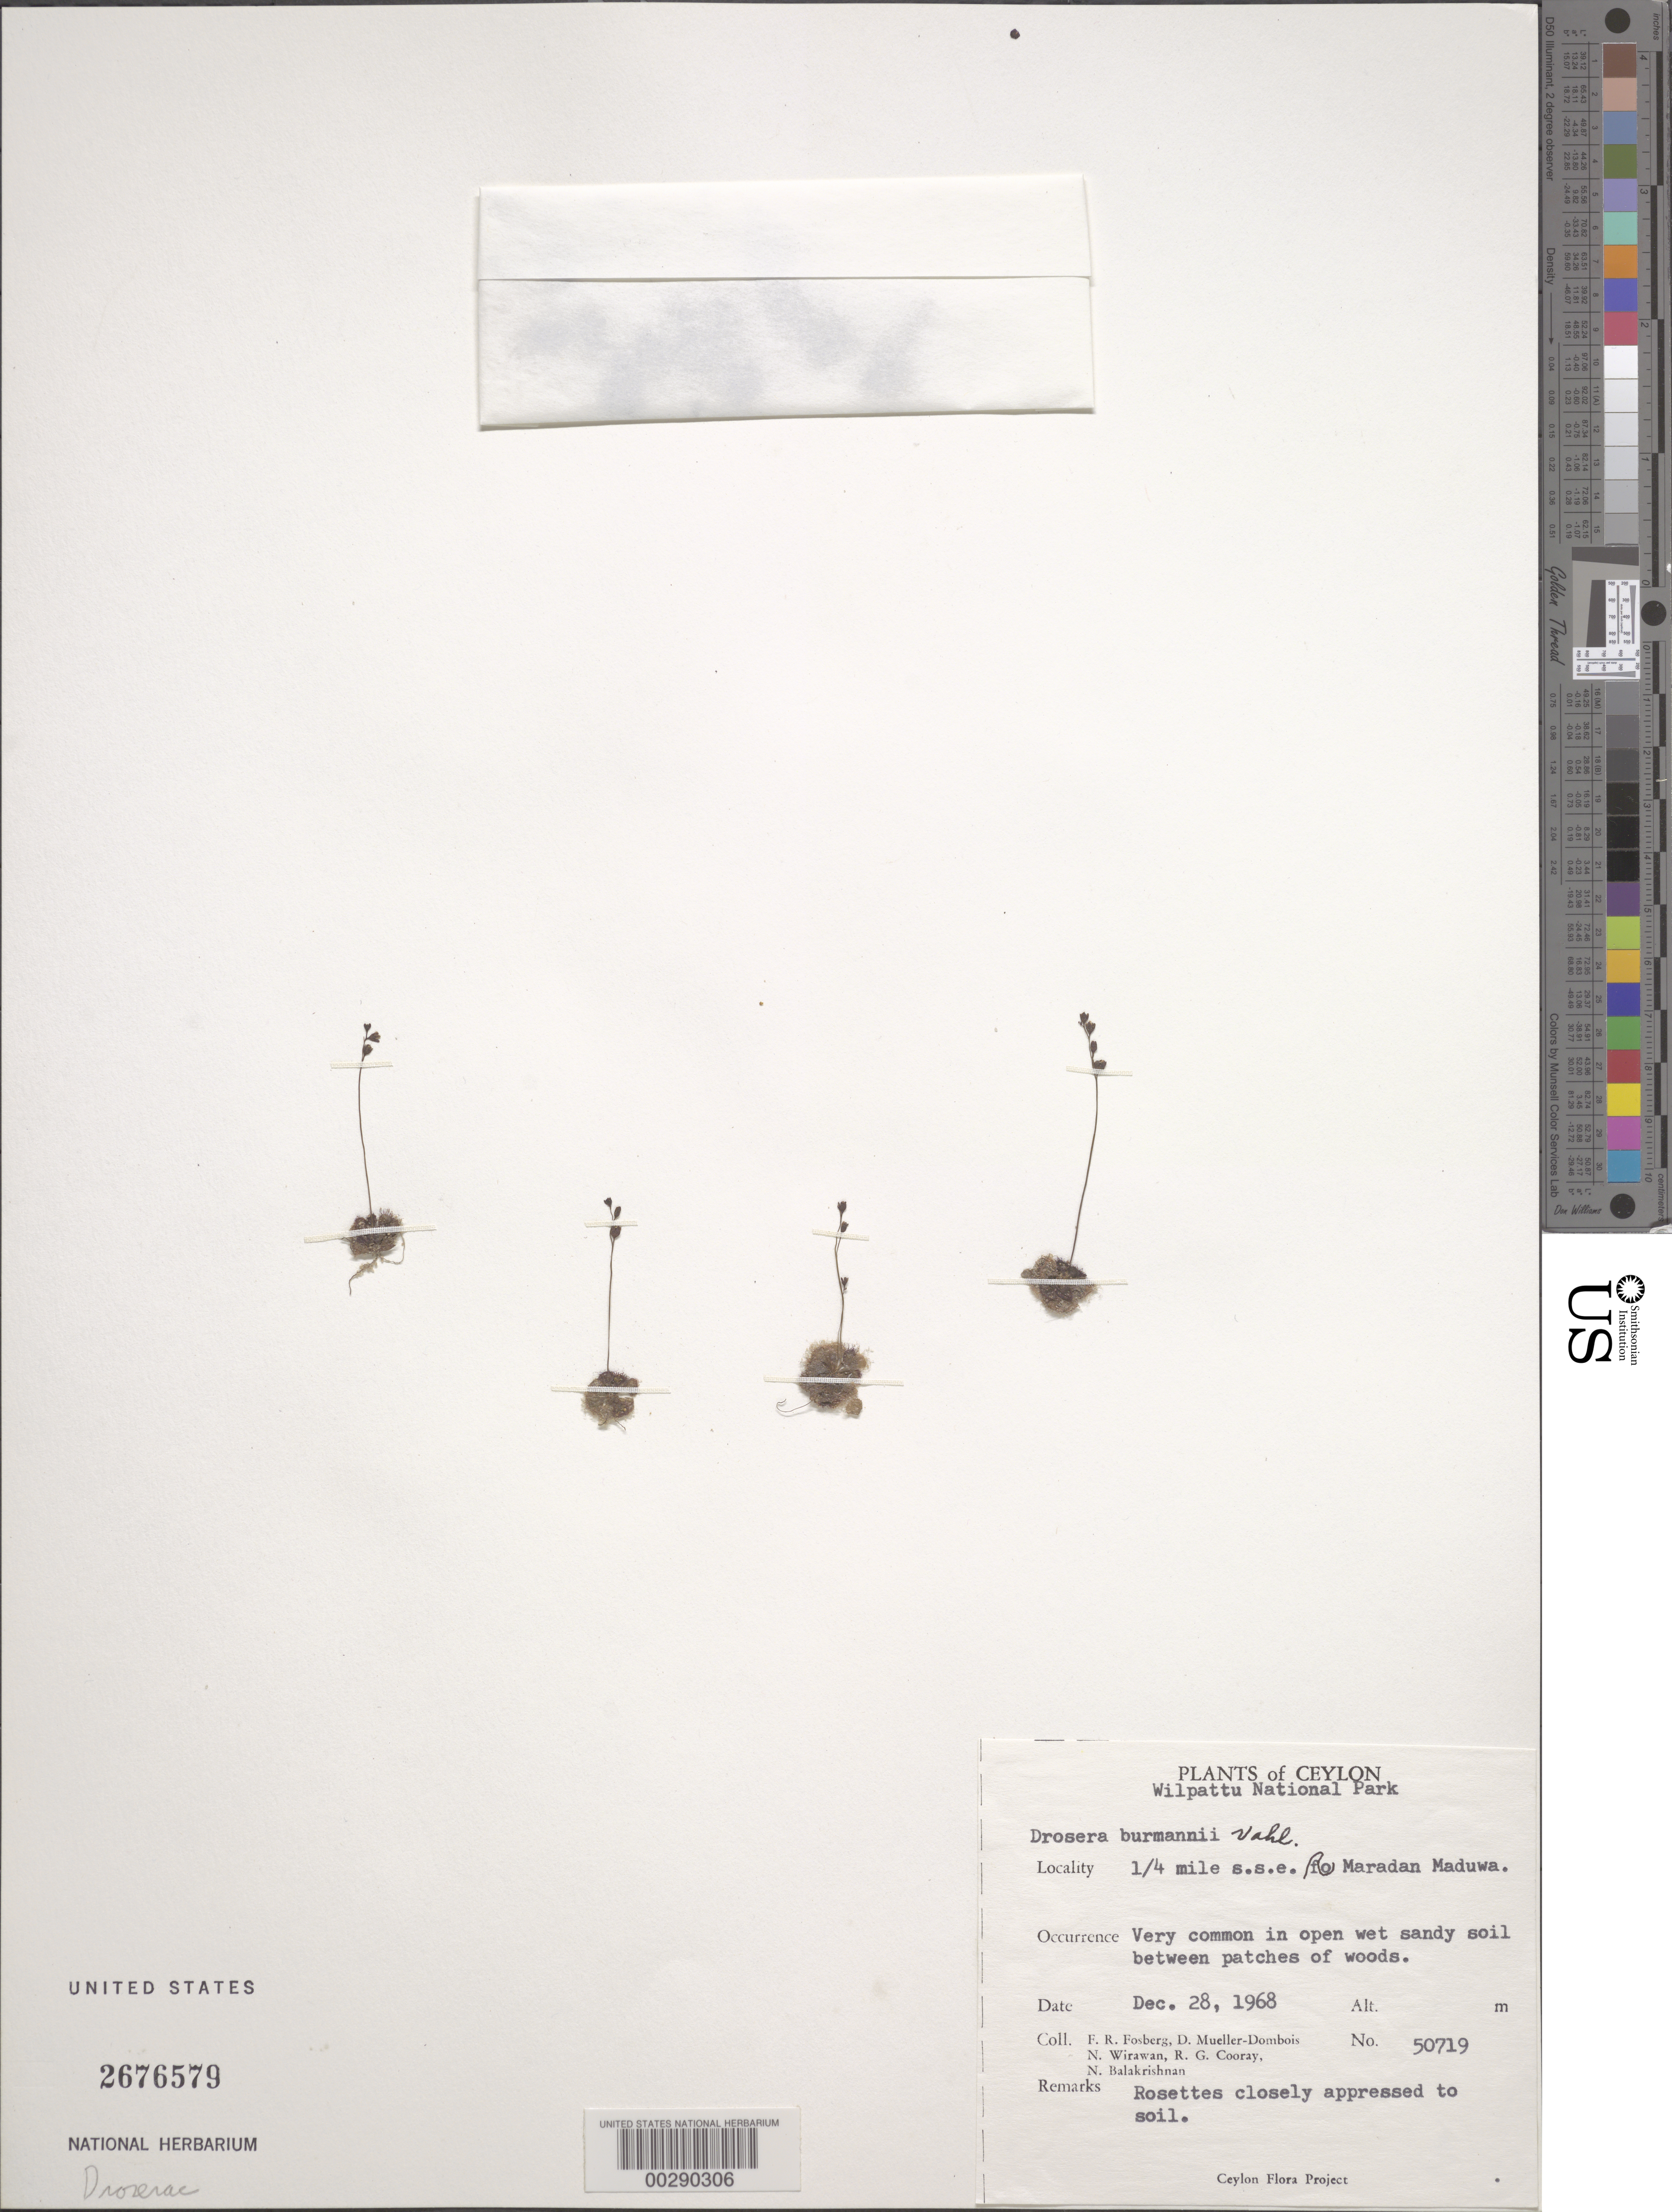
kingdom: Plantae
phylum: Tracheophyta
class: Magnoliopsida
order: Caryophyllales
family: Droseraceae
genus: Drosera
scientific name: Drosera burmannii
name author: Vahl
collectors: F. R. Fosberg, D. Mueller-Dombois, N. Wirawan, R. Cooray & N. Balakrishnan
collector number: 50719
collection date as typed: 28 Dec 1968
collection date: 1968-12-28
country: Sri Lanka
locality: Sse of maradan maduwa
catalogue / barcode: US 2676579